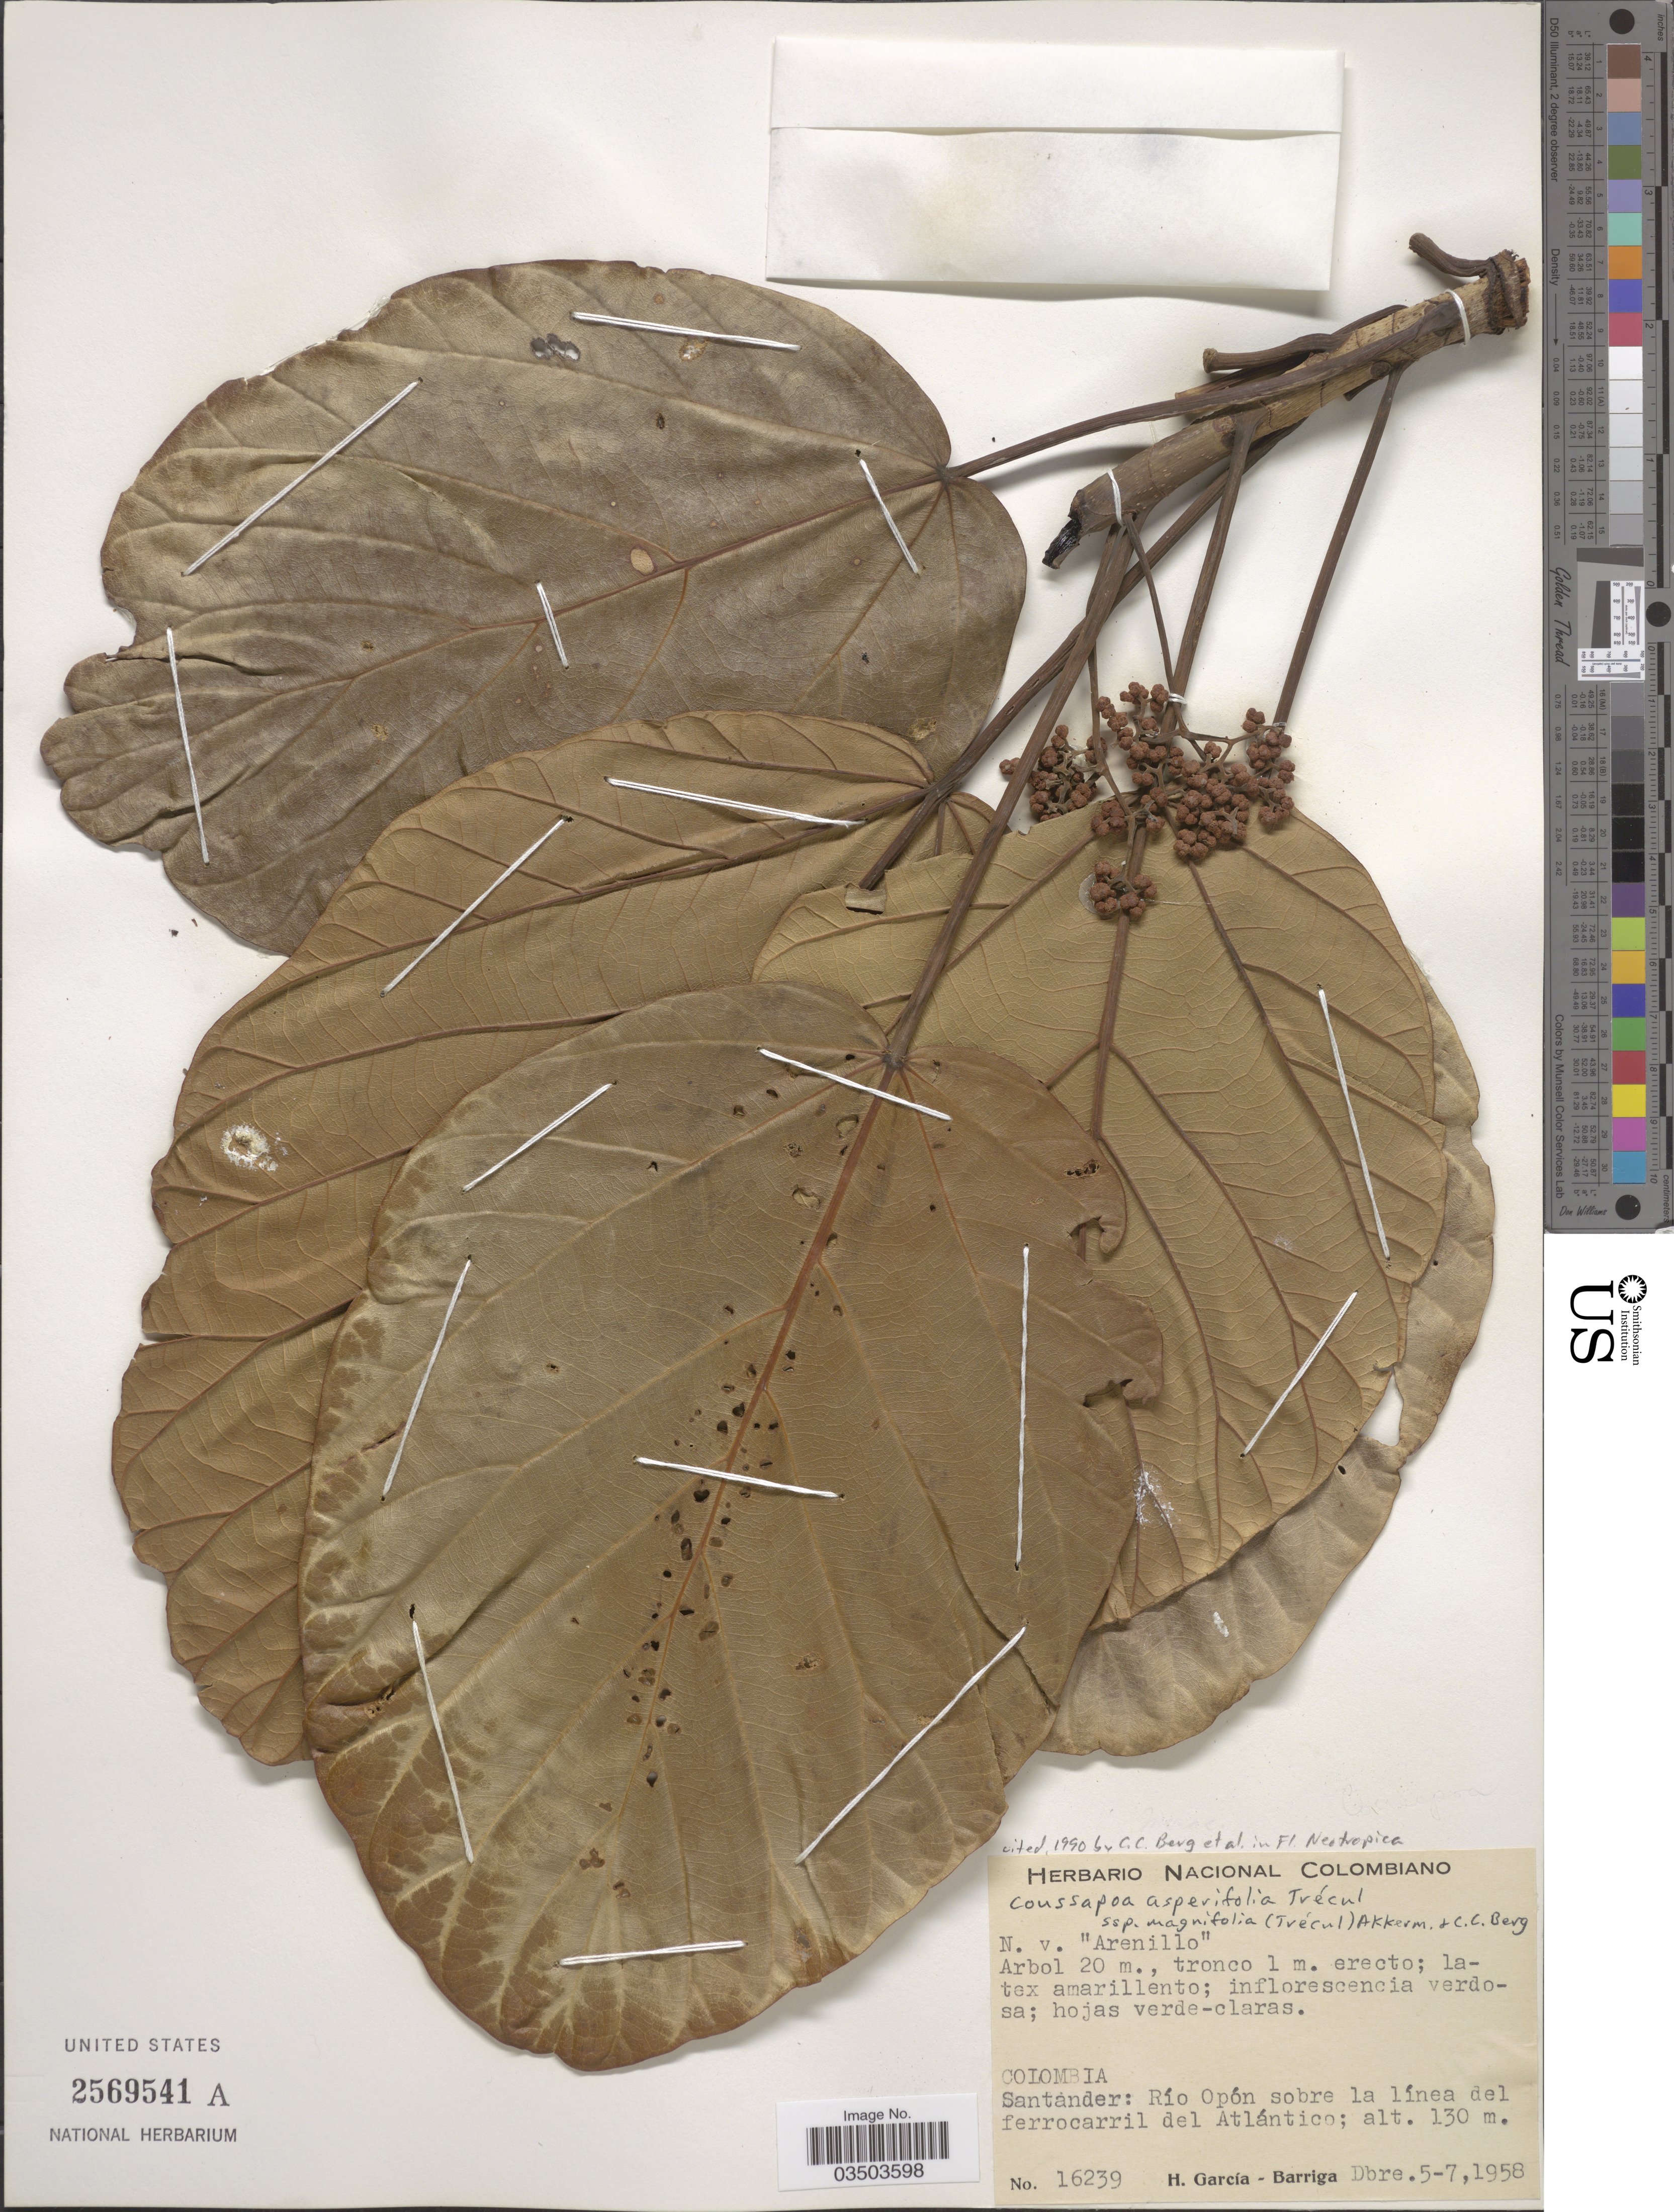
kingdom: Plantae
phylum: Tracheophyta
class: Magnoliopsida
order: Rosales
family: Urticaceae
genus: Coussapoa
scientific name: Coussapoa asperifolia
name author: Trécul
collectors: H. García Barriga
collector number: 16239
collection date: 1958-12-05/1958-12-07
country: Colombia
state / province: Santander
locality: Río Opón sobre la línea del ferrocarril del Atlántico.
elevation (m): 130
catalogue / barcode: US 2569541A